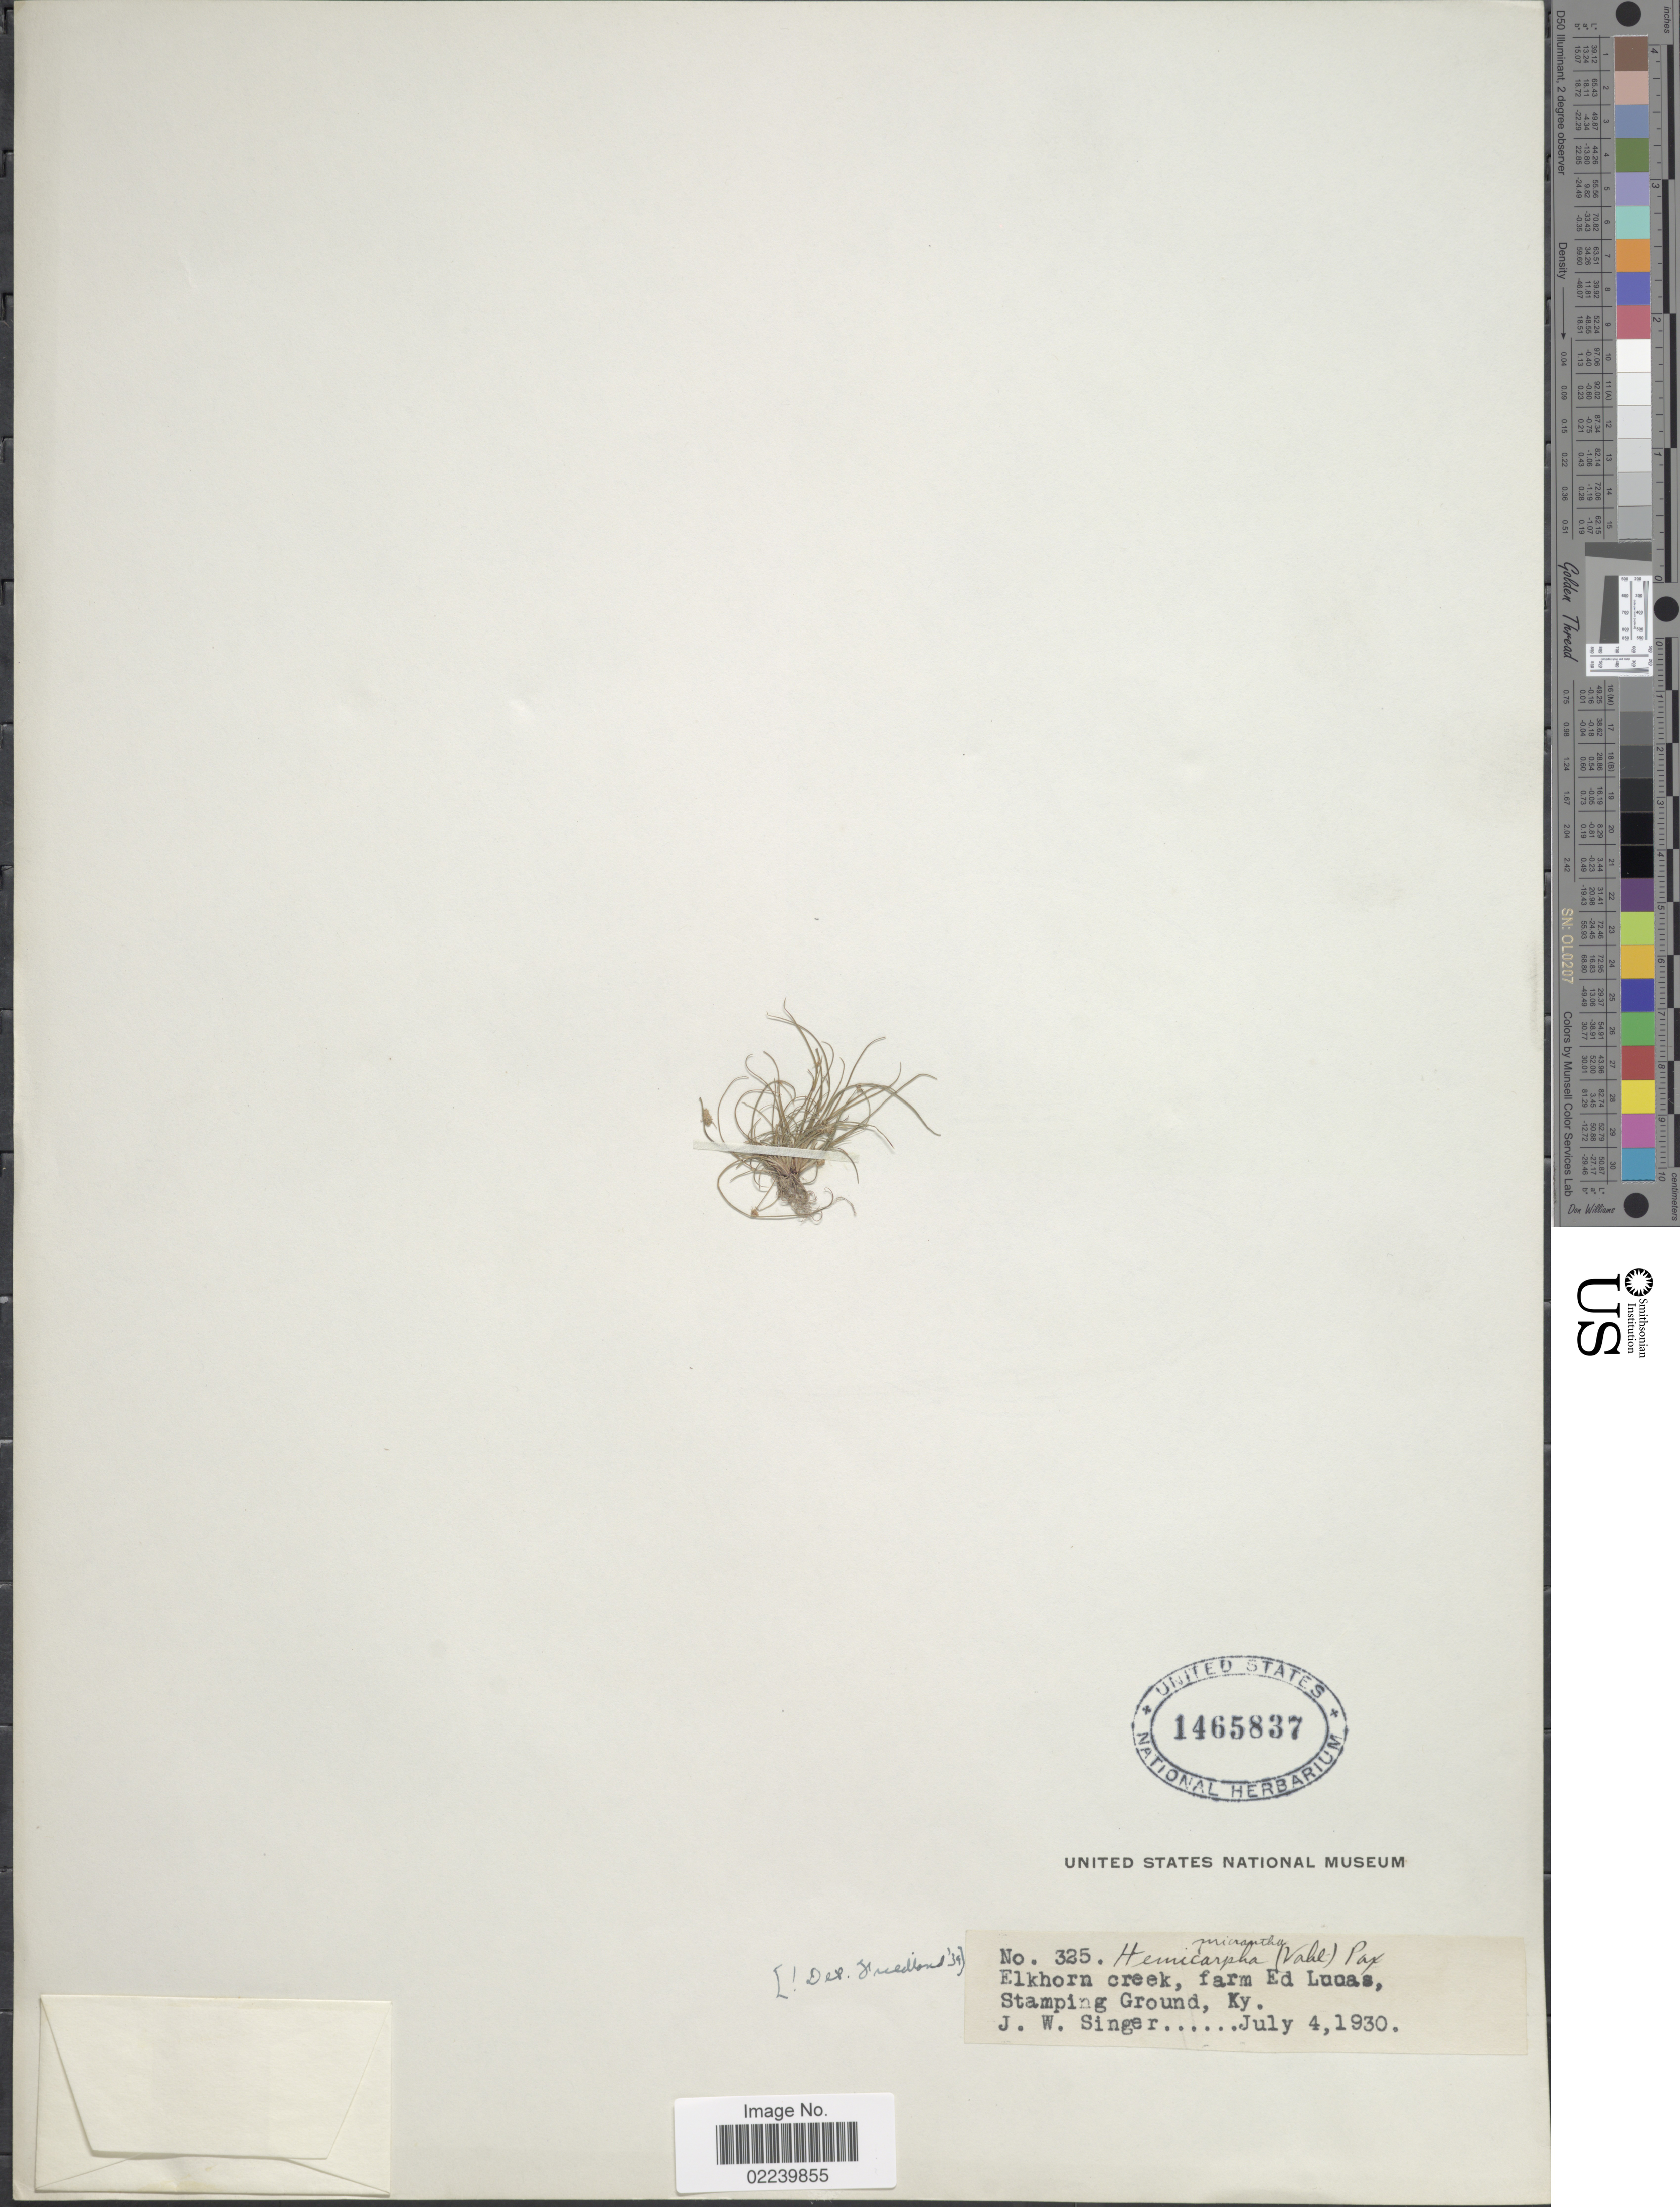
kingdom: Plantae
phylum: Tracheophyta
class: Liliopsida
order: Poales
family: Cyperaceae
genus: Cyperus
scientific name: Cyperus subsquarrosus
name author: (Muhl.) Bauters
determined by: Strong, M. T., (US), Smithsonian Institution - National Museum of Natural History (UNITED STATES)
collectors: J. EW. Singer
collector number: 325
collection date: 1930-07-04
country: United States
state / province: Kentucky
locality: Elkhorn Creek, farm Ed Lucas, Stamping Ground, KY.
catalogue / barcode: US 1465837